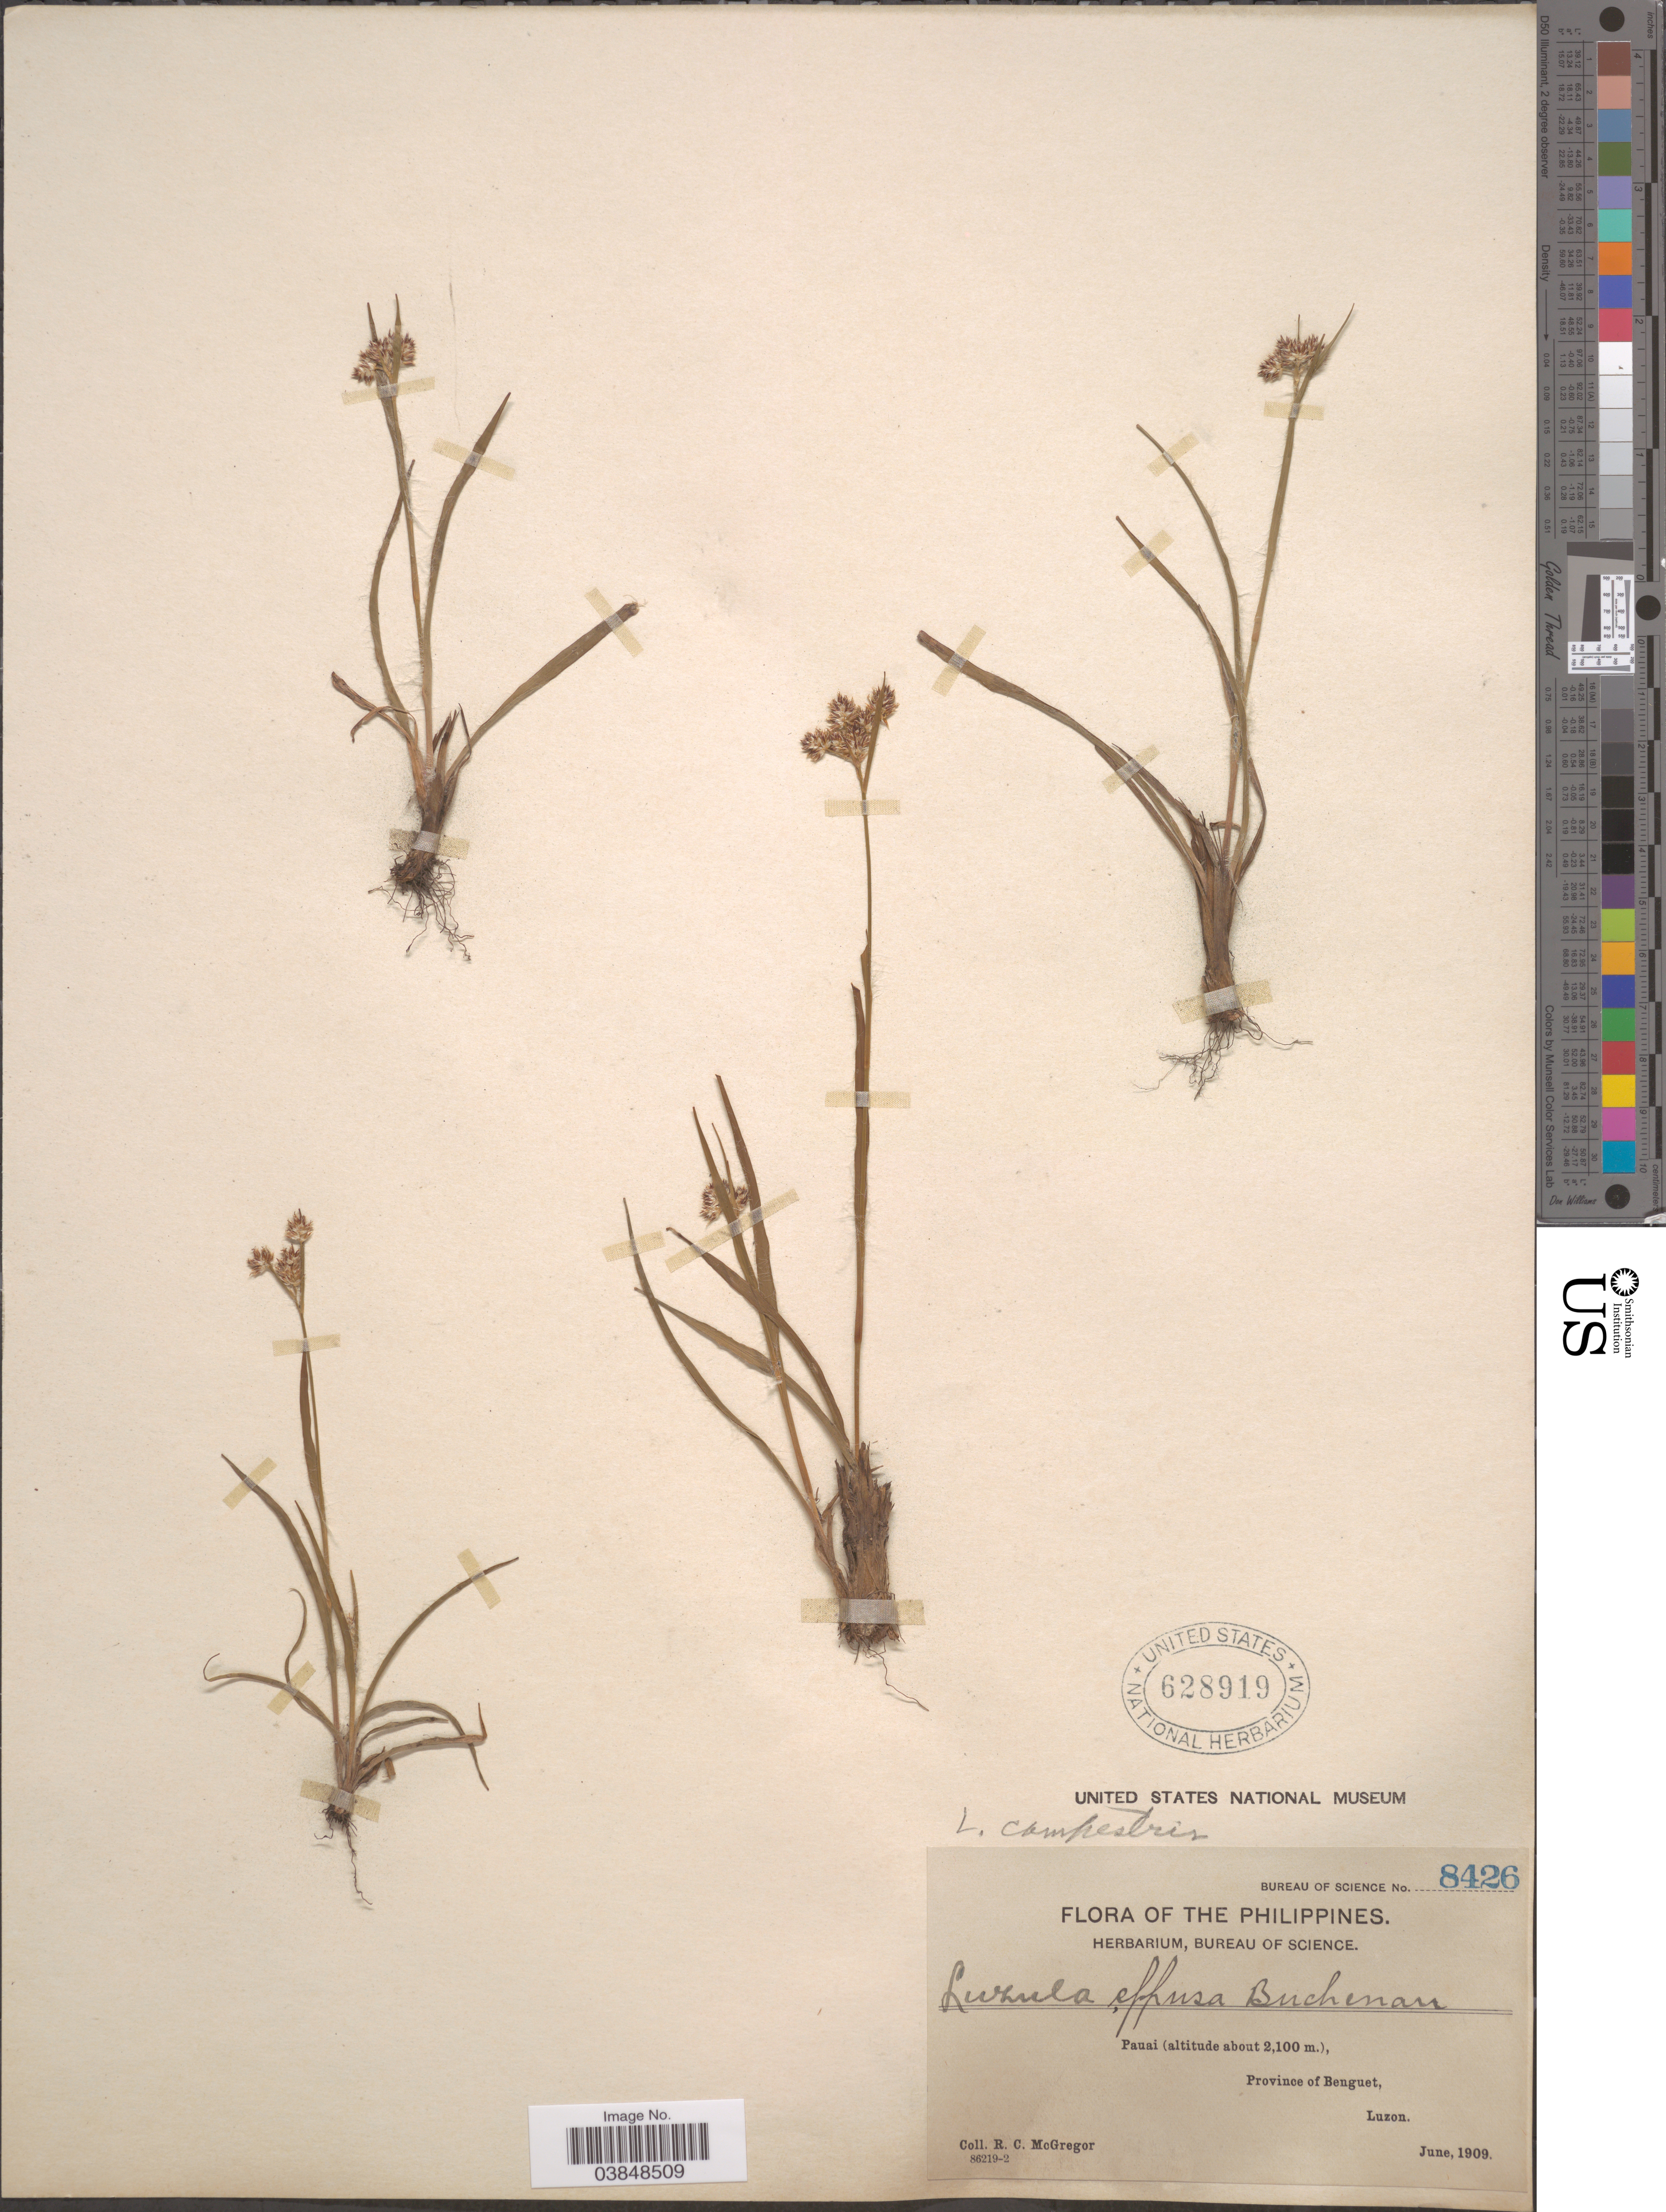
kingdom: Plantae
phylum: Tracheophyta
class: Liliopsida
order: Poales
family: Juncaceae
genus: Luzula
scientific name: Luzula campestris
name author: (L.) DC.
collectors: R. C. McGregor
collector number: Bureau of Science 8426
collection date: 1909-06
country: Philippines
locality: Pauai, Province of Benguet, Luzon.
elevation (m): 2100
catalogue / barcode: US 628919